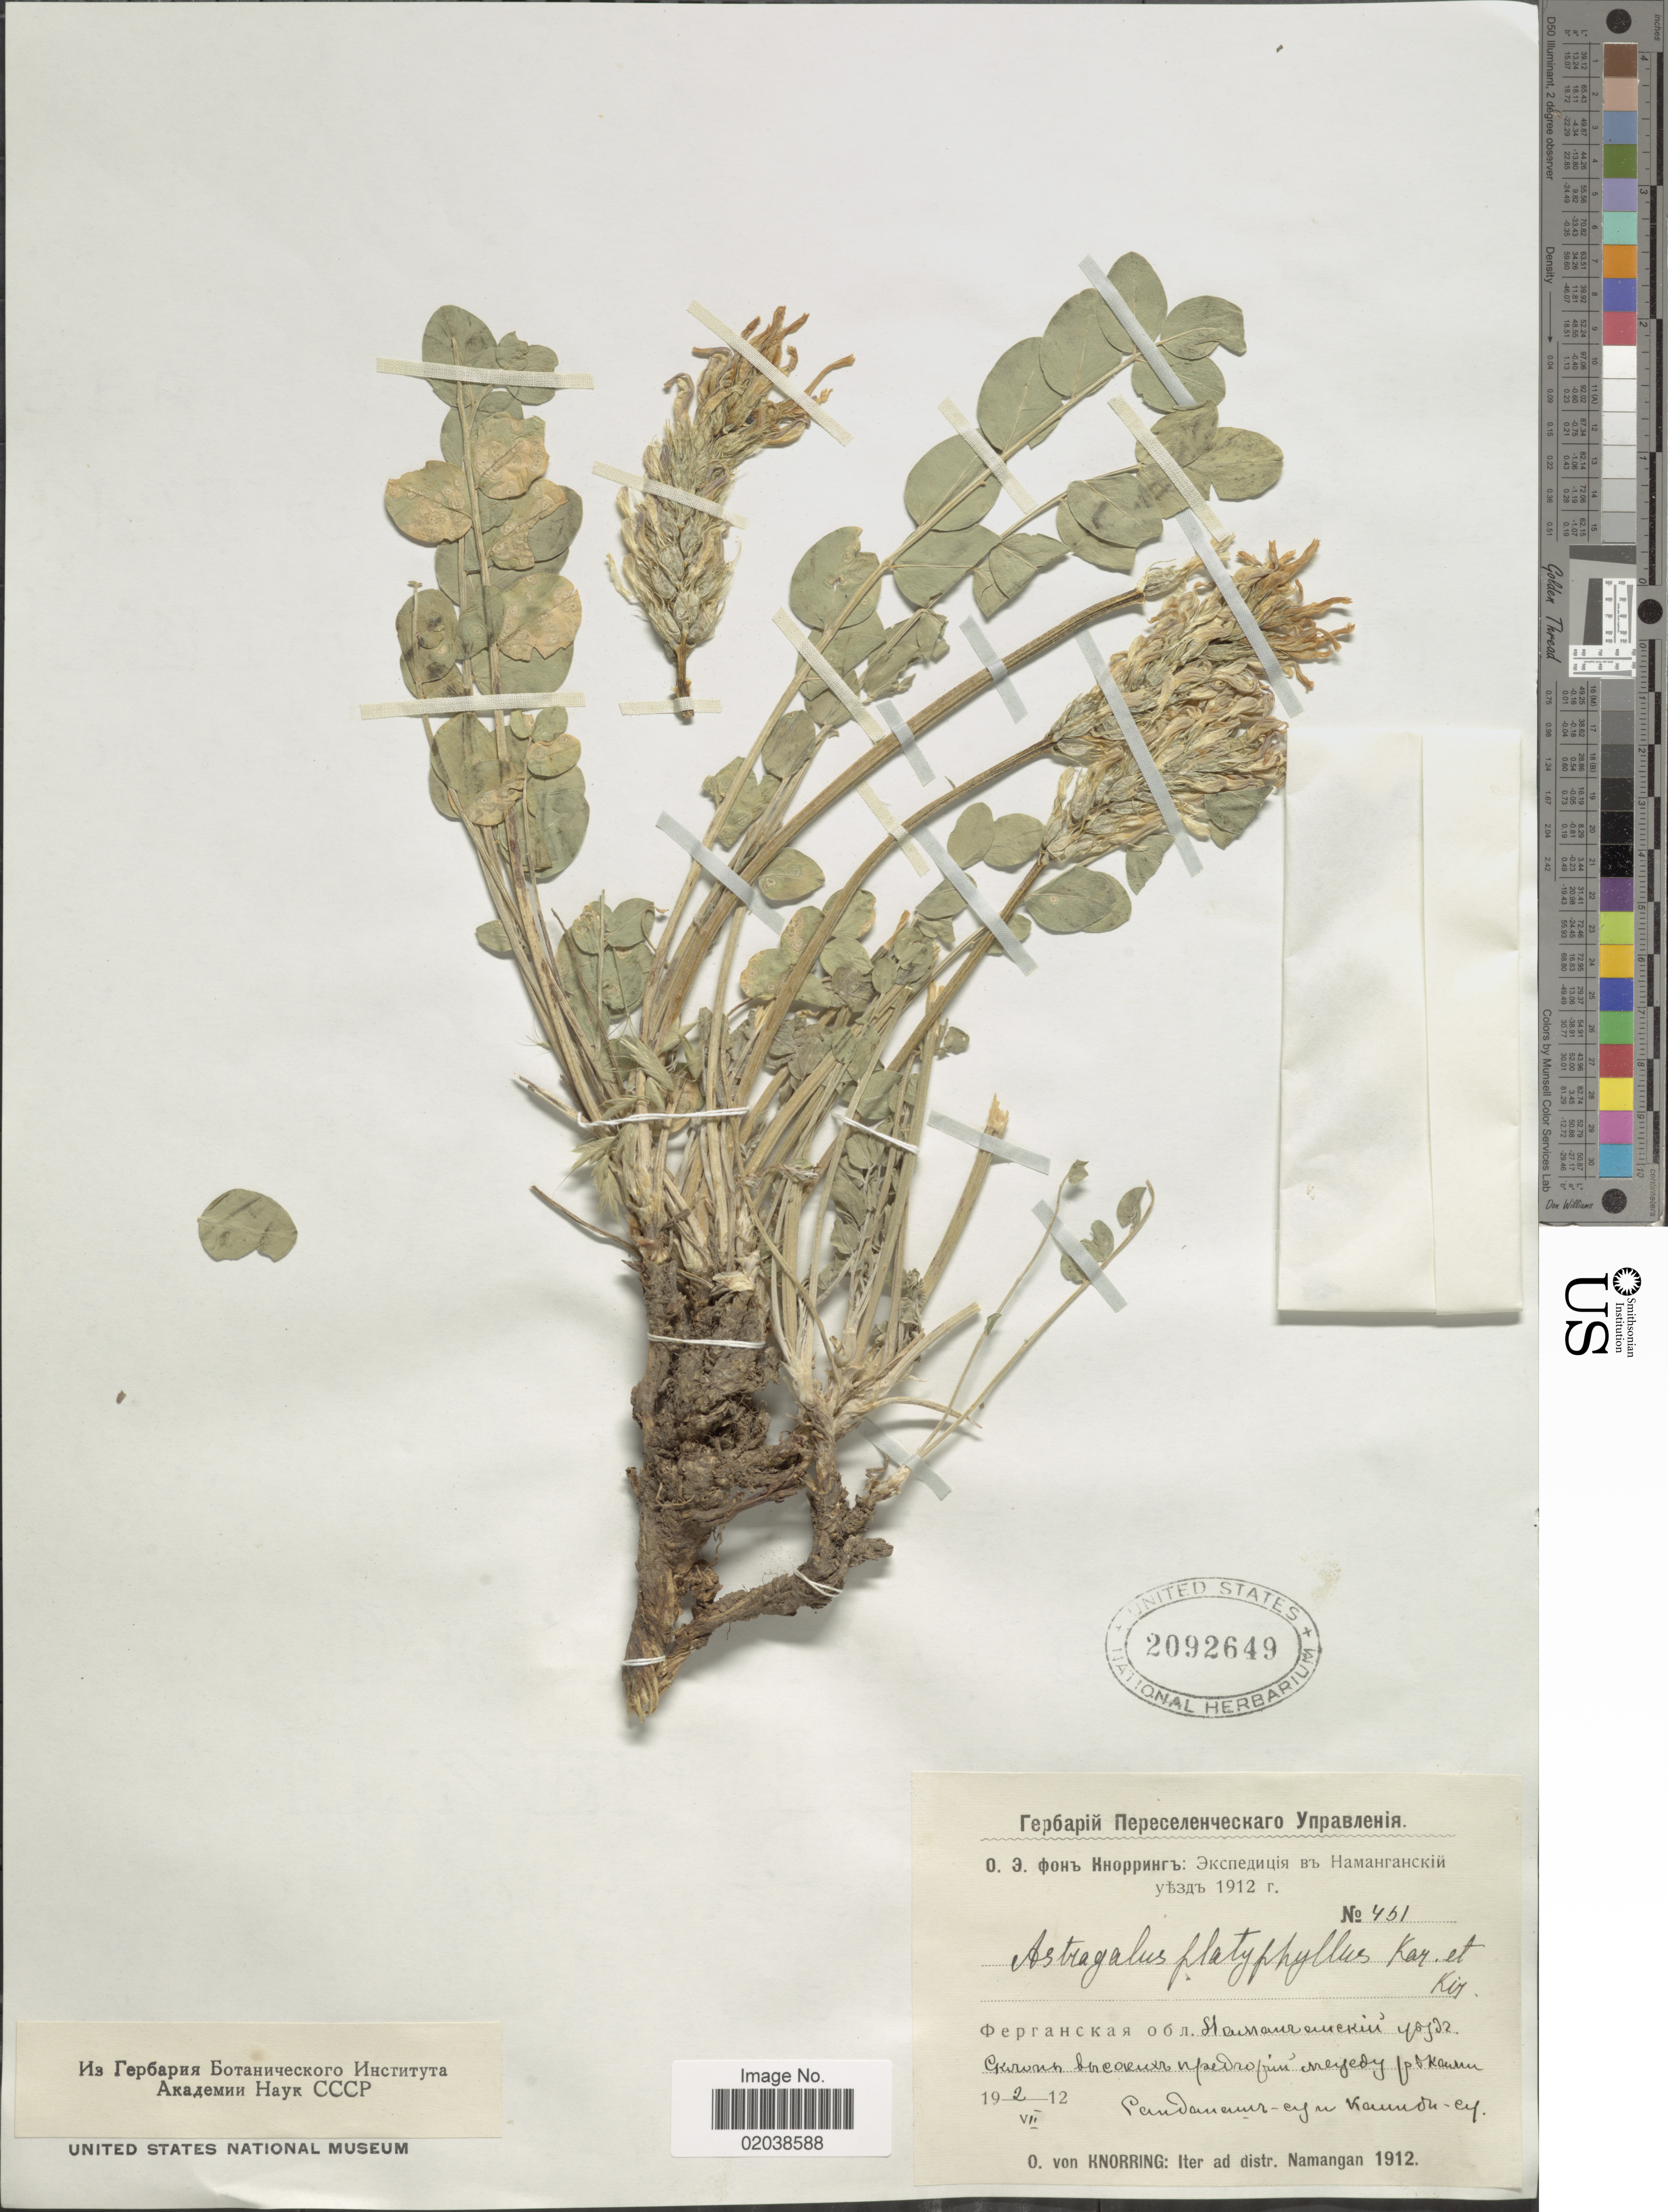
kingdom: Plantae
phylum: Tracheophyta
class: Magnoliopsida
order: Fabales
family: Fabaceae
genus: Astragalus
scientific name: Astragalus platyphyllus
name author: Karelin & Kirilov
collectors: O. Knorring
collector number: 451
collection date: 1912-07-02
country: Uzbekistan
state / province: Namangan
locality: Distr. Namangan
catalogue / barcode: US 2092649